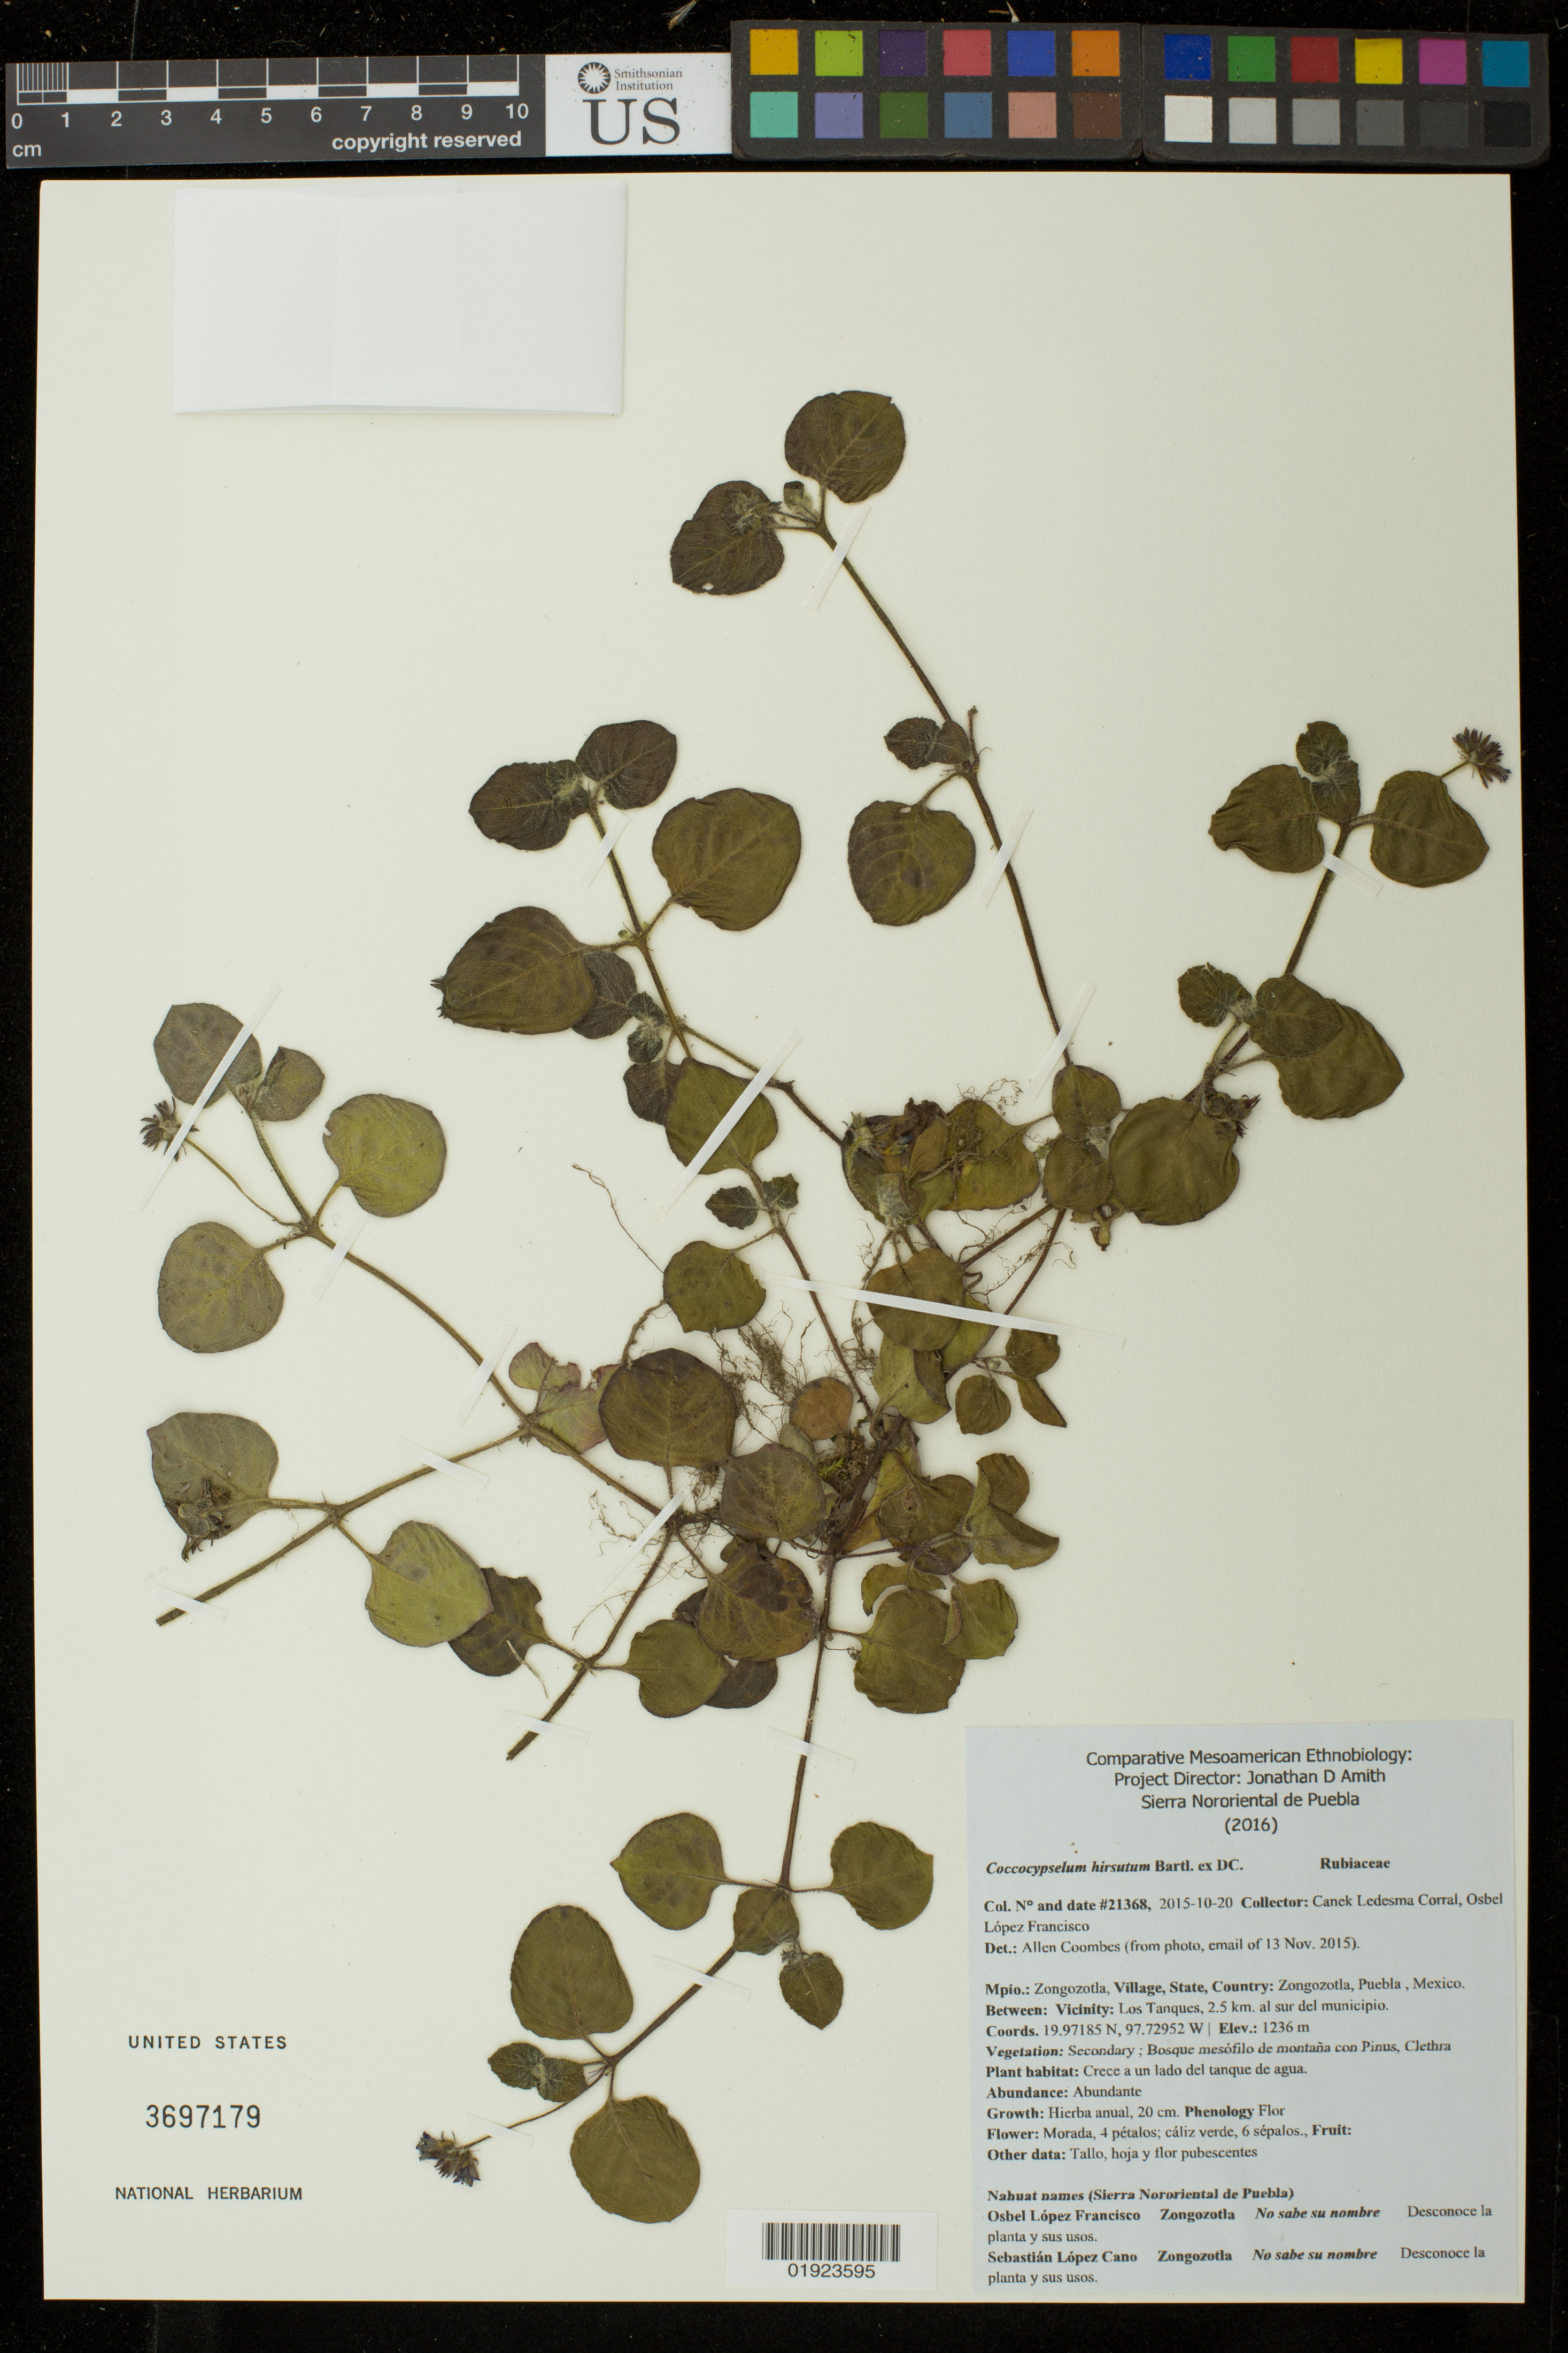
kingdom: Plantae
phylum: Tracheophyta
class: Magnoliopsida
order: Gentianales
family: Rubiaceae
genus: Coccocypselum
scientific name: Coccocypselum hirsutum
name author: Bartl. ex DC.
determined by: Coombes, Allen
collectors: Canek Ledesma C. & O. Francisco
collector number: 21368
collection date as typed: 2015-10-20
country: Mexico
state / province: Puebla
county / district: Zongozotla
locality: Los Tanques, 2.5 km. al sur del municipio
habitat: Secondary; Bosque mesofilo de montana con Pinus, Clethra, Crece a un lado del tanque de agua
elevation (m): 1236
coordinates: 19.97185 N, 97.72952 W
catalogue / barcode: US 3697179